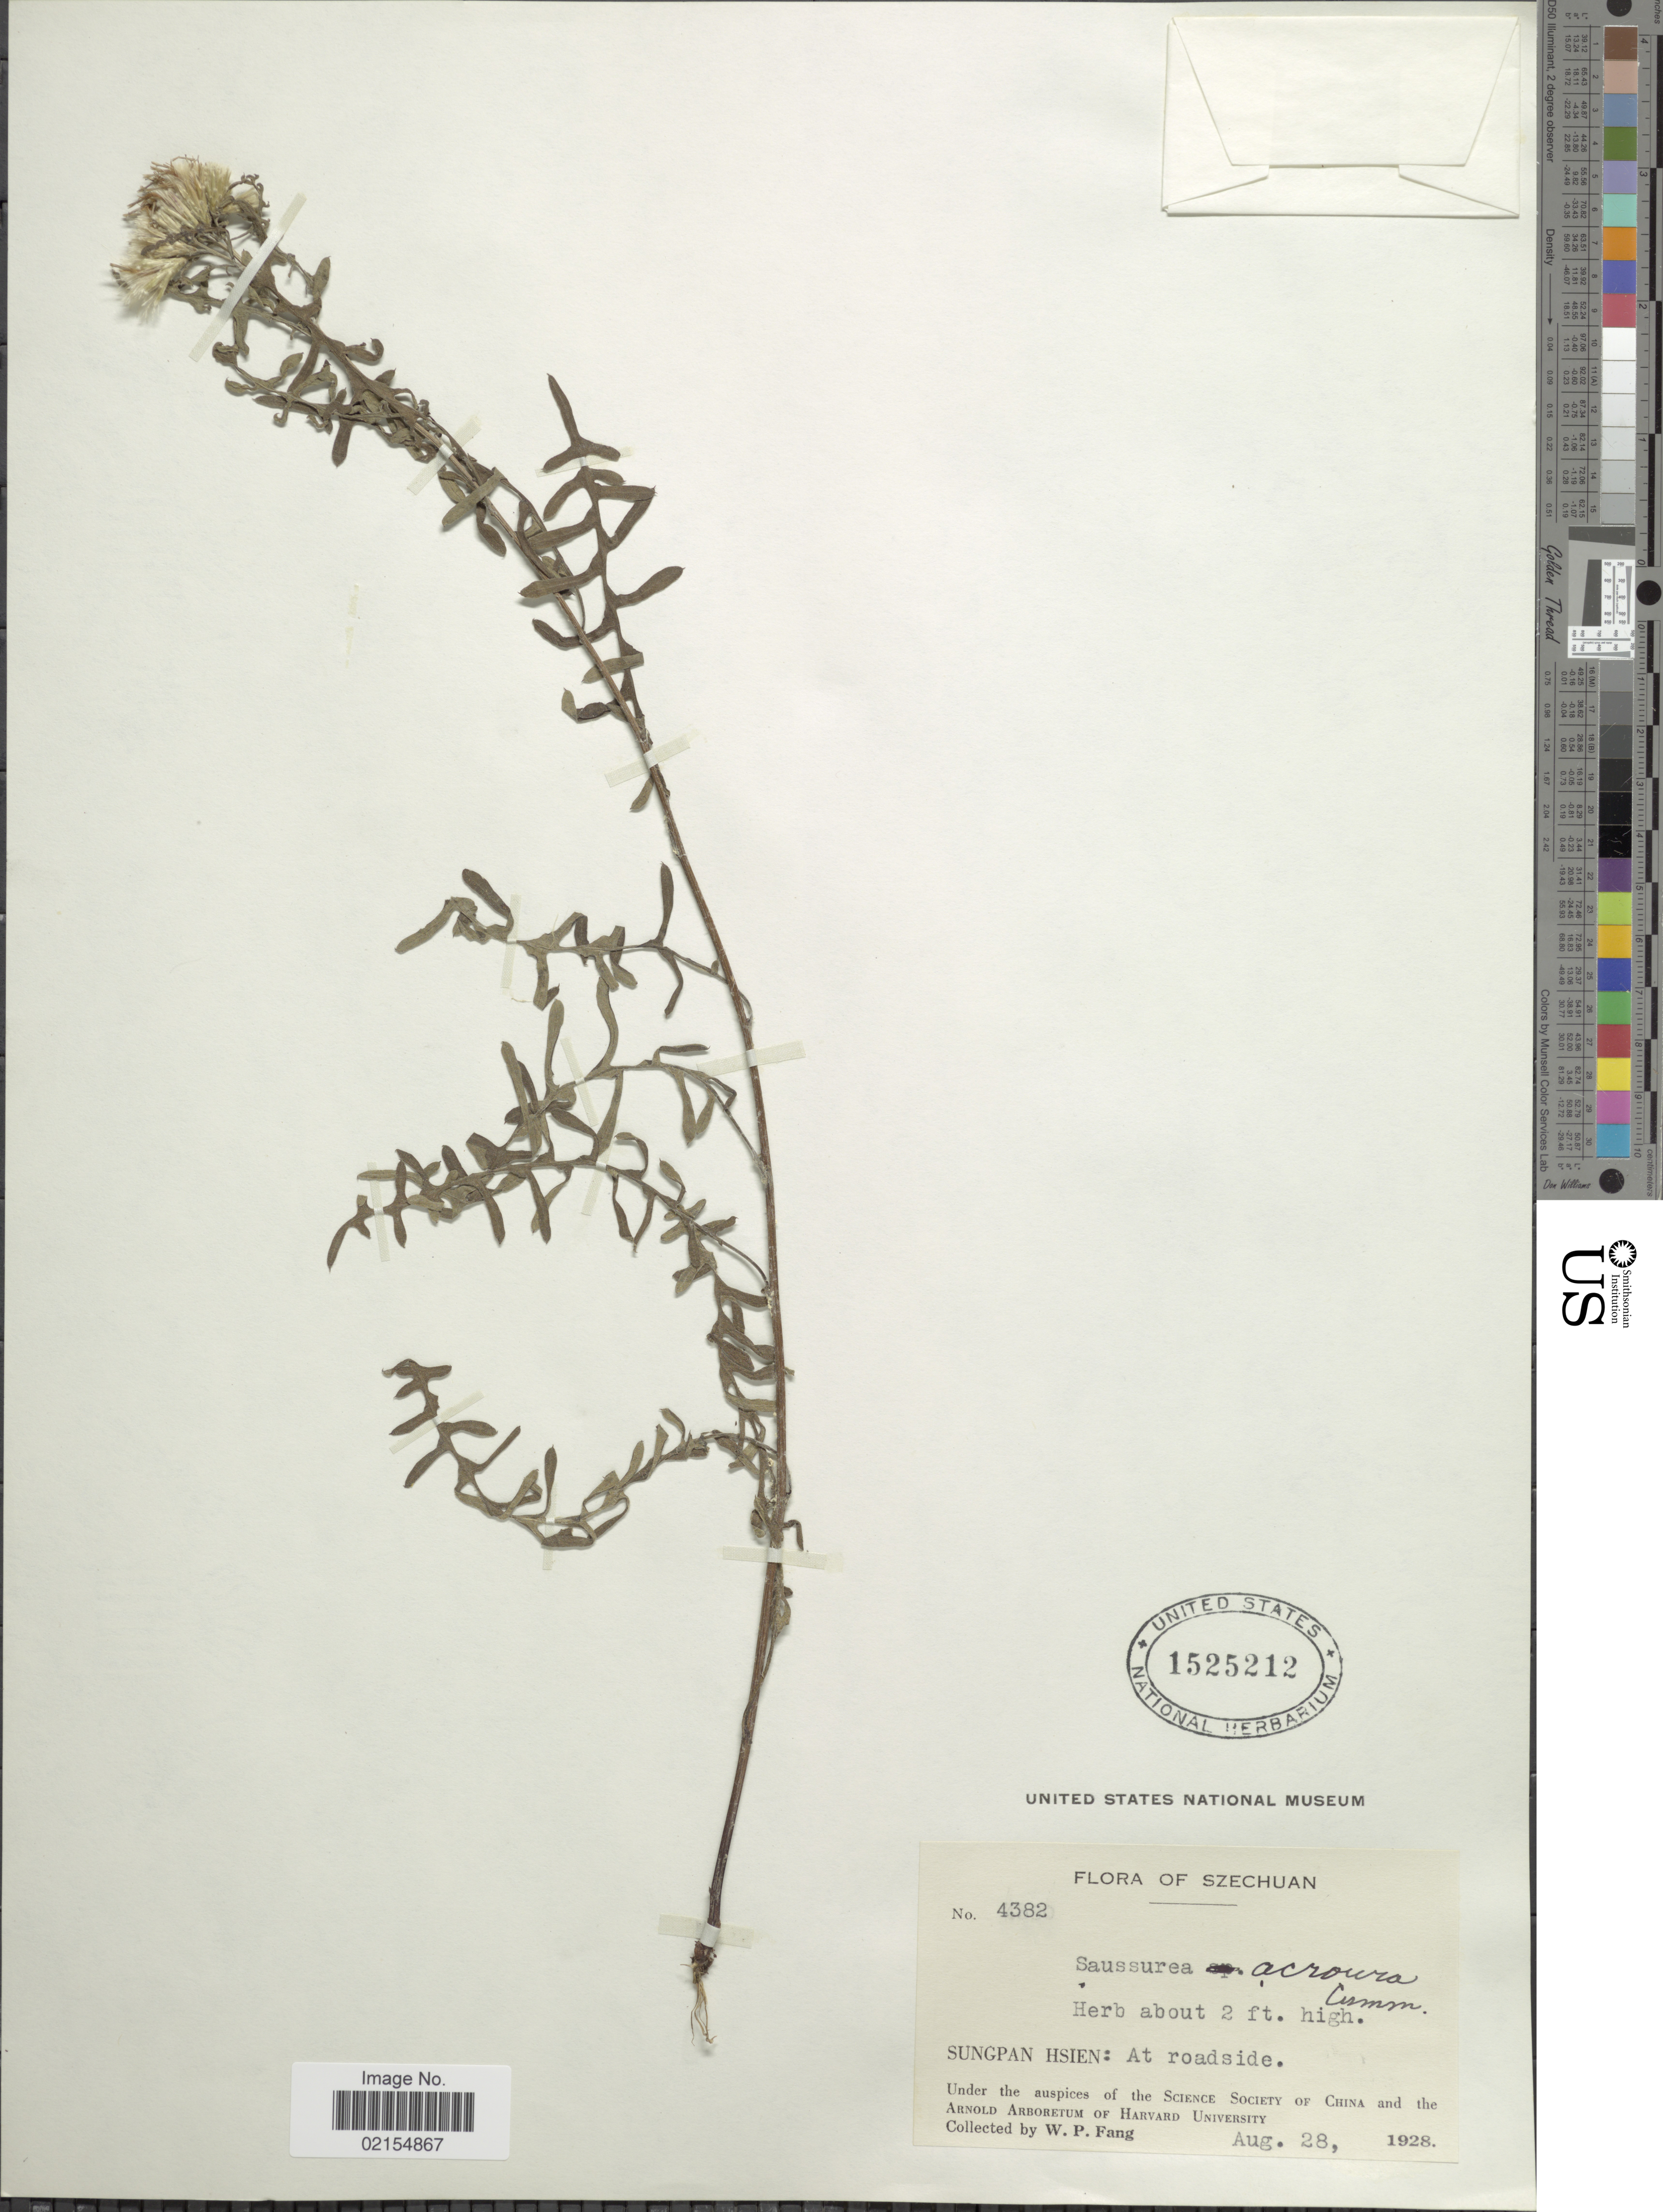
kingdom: Plantae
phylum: Tracheophyta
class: Magnoliopsida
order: Asterales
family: Asteraceae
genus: Saussurea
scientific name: Saussurea acroura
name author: H.A. Cummins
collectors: W. P. Fang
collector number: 4382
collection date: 1928-08-28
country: China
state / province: Sichuan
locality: Szechuan, Sungpan Hsien: At roadside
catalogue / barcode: US 1525212